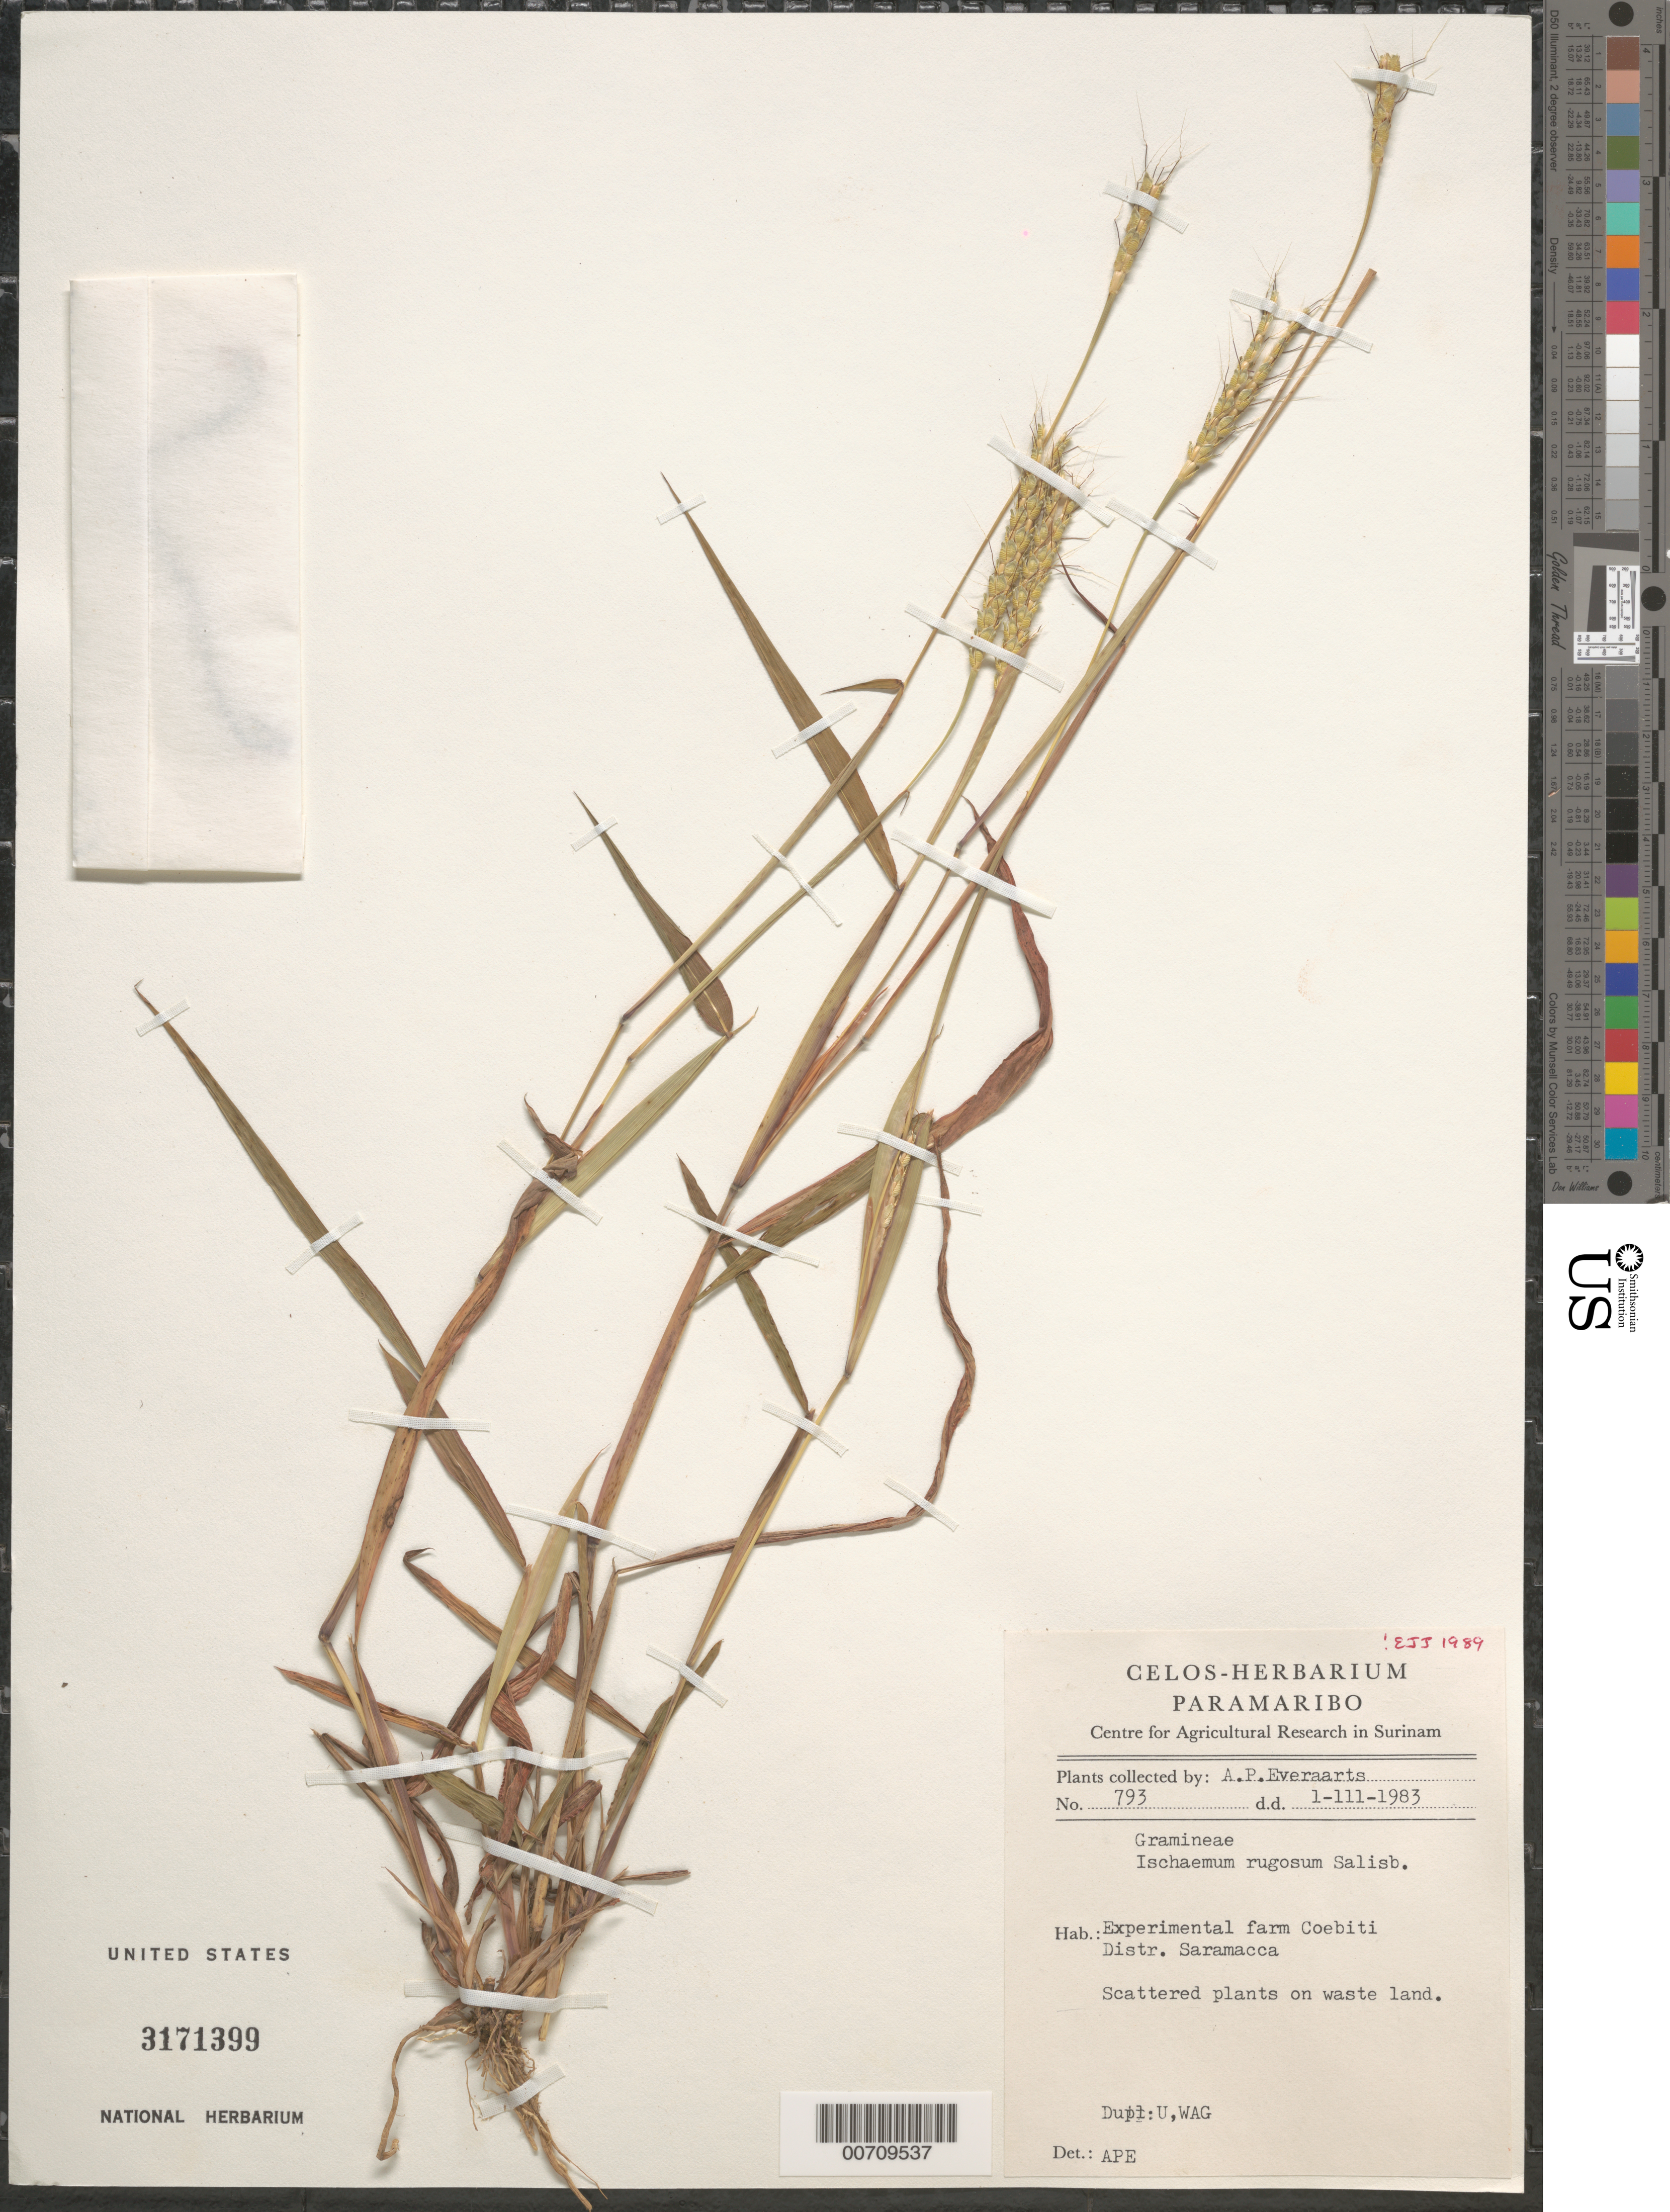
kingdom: Plantae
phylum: Tracheophyta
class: Liliopsida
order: Poales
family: Poaceae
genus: Ischaemum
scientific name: Ischaemum rugosum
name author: Salisb.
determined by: Judziewicz, E. J.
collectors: A. Everaarts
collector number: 793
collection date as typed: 1-Mar-83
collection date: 1983-03-01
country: Suriname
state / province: Saramacca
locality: Coebiti Experimental Farm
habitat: Waste land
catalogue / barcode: US 3171399